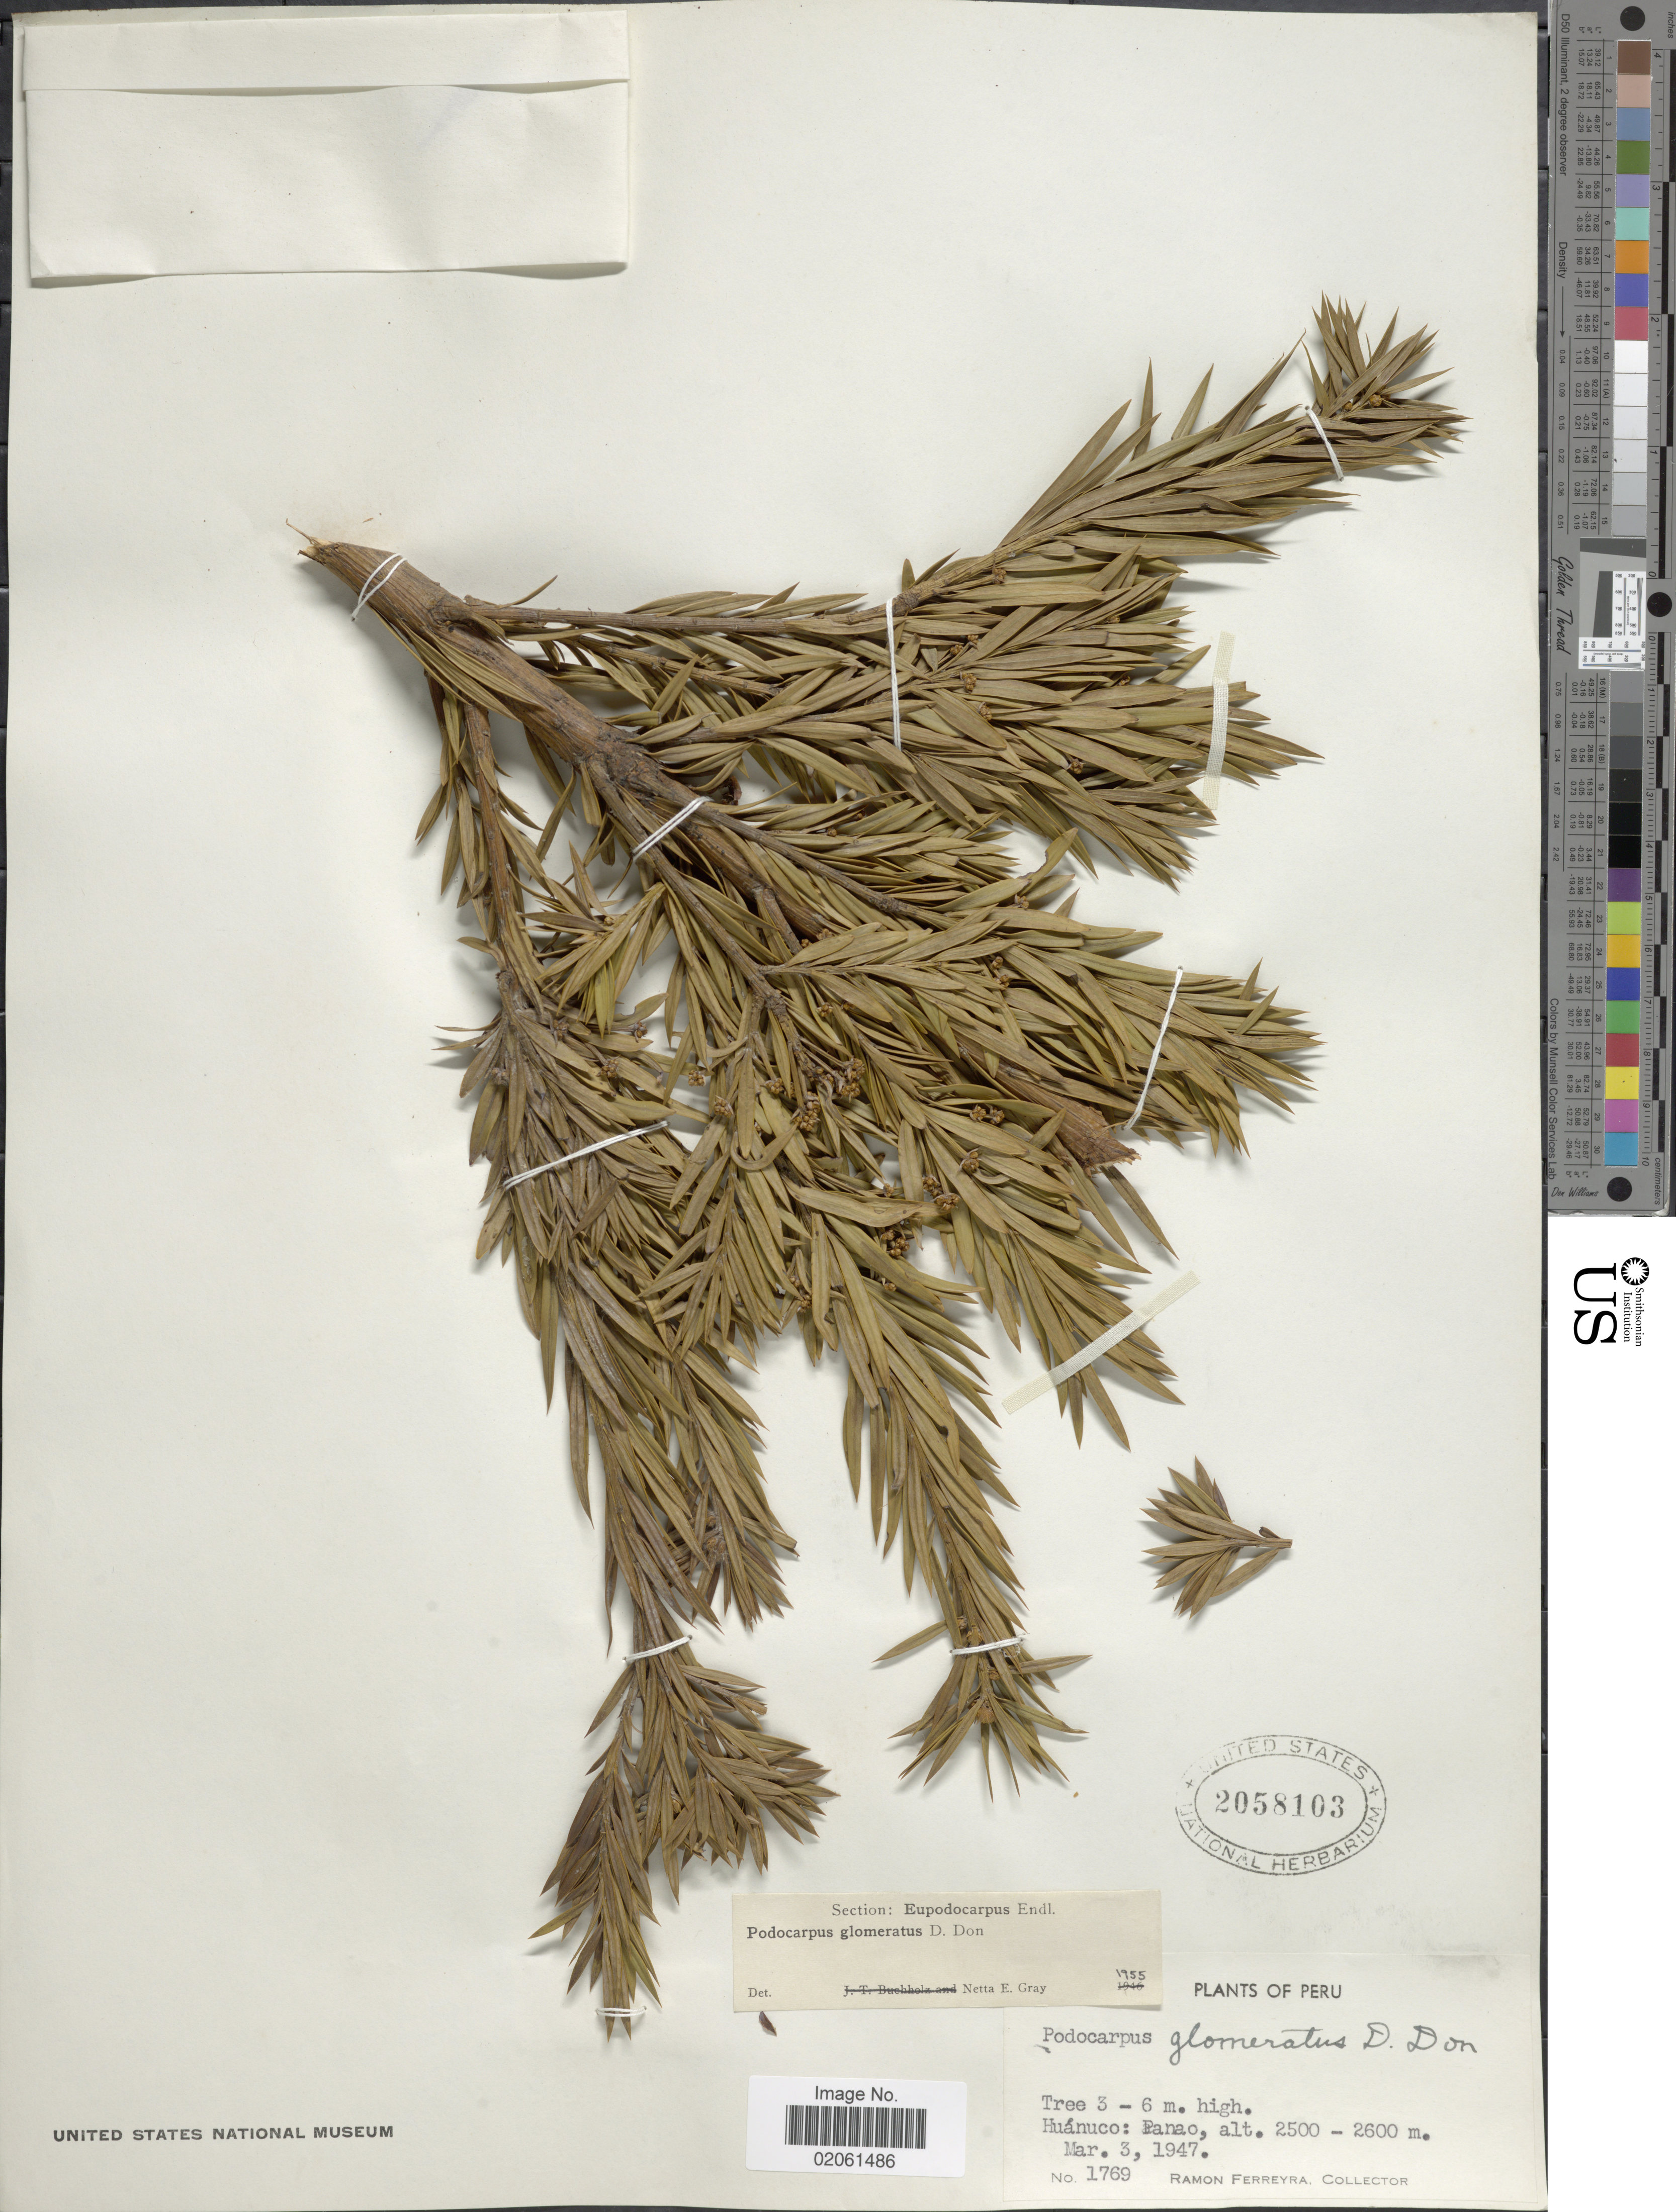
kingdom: Plantae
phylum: Tracheophyta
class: Pinopsida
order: Pinales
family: Podocarpaceae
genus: Podocarpus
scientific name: Podocarpus glomeratus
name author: D. Don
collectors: R. A. Ferreyra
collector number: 1769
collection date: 1947-03-03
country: Peru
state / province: Huánuco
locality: Huanuco: Panao.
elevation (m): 2500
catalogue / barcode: US 2058103